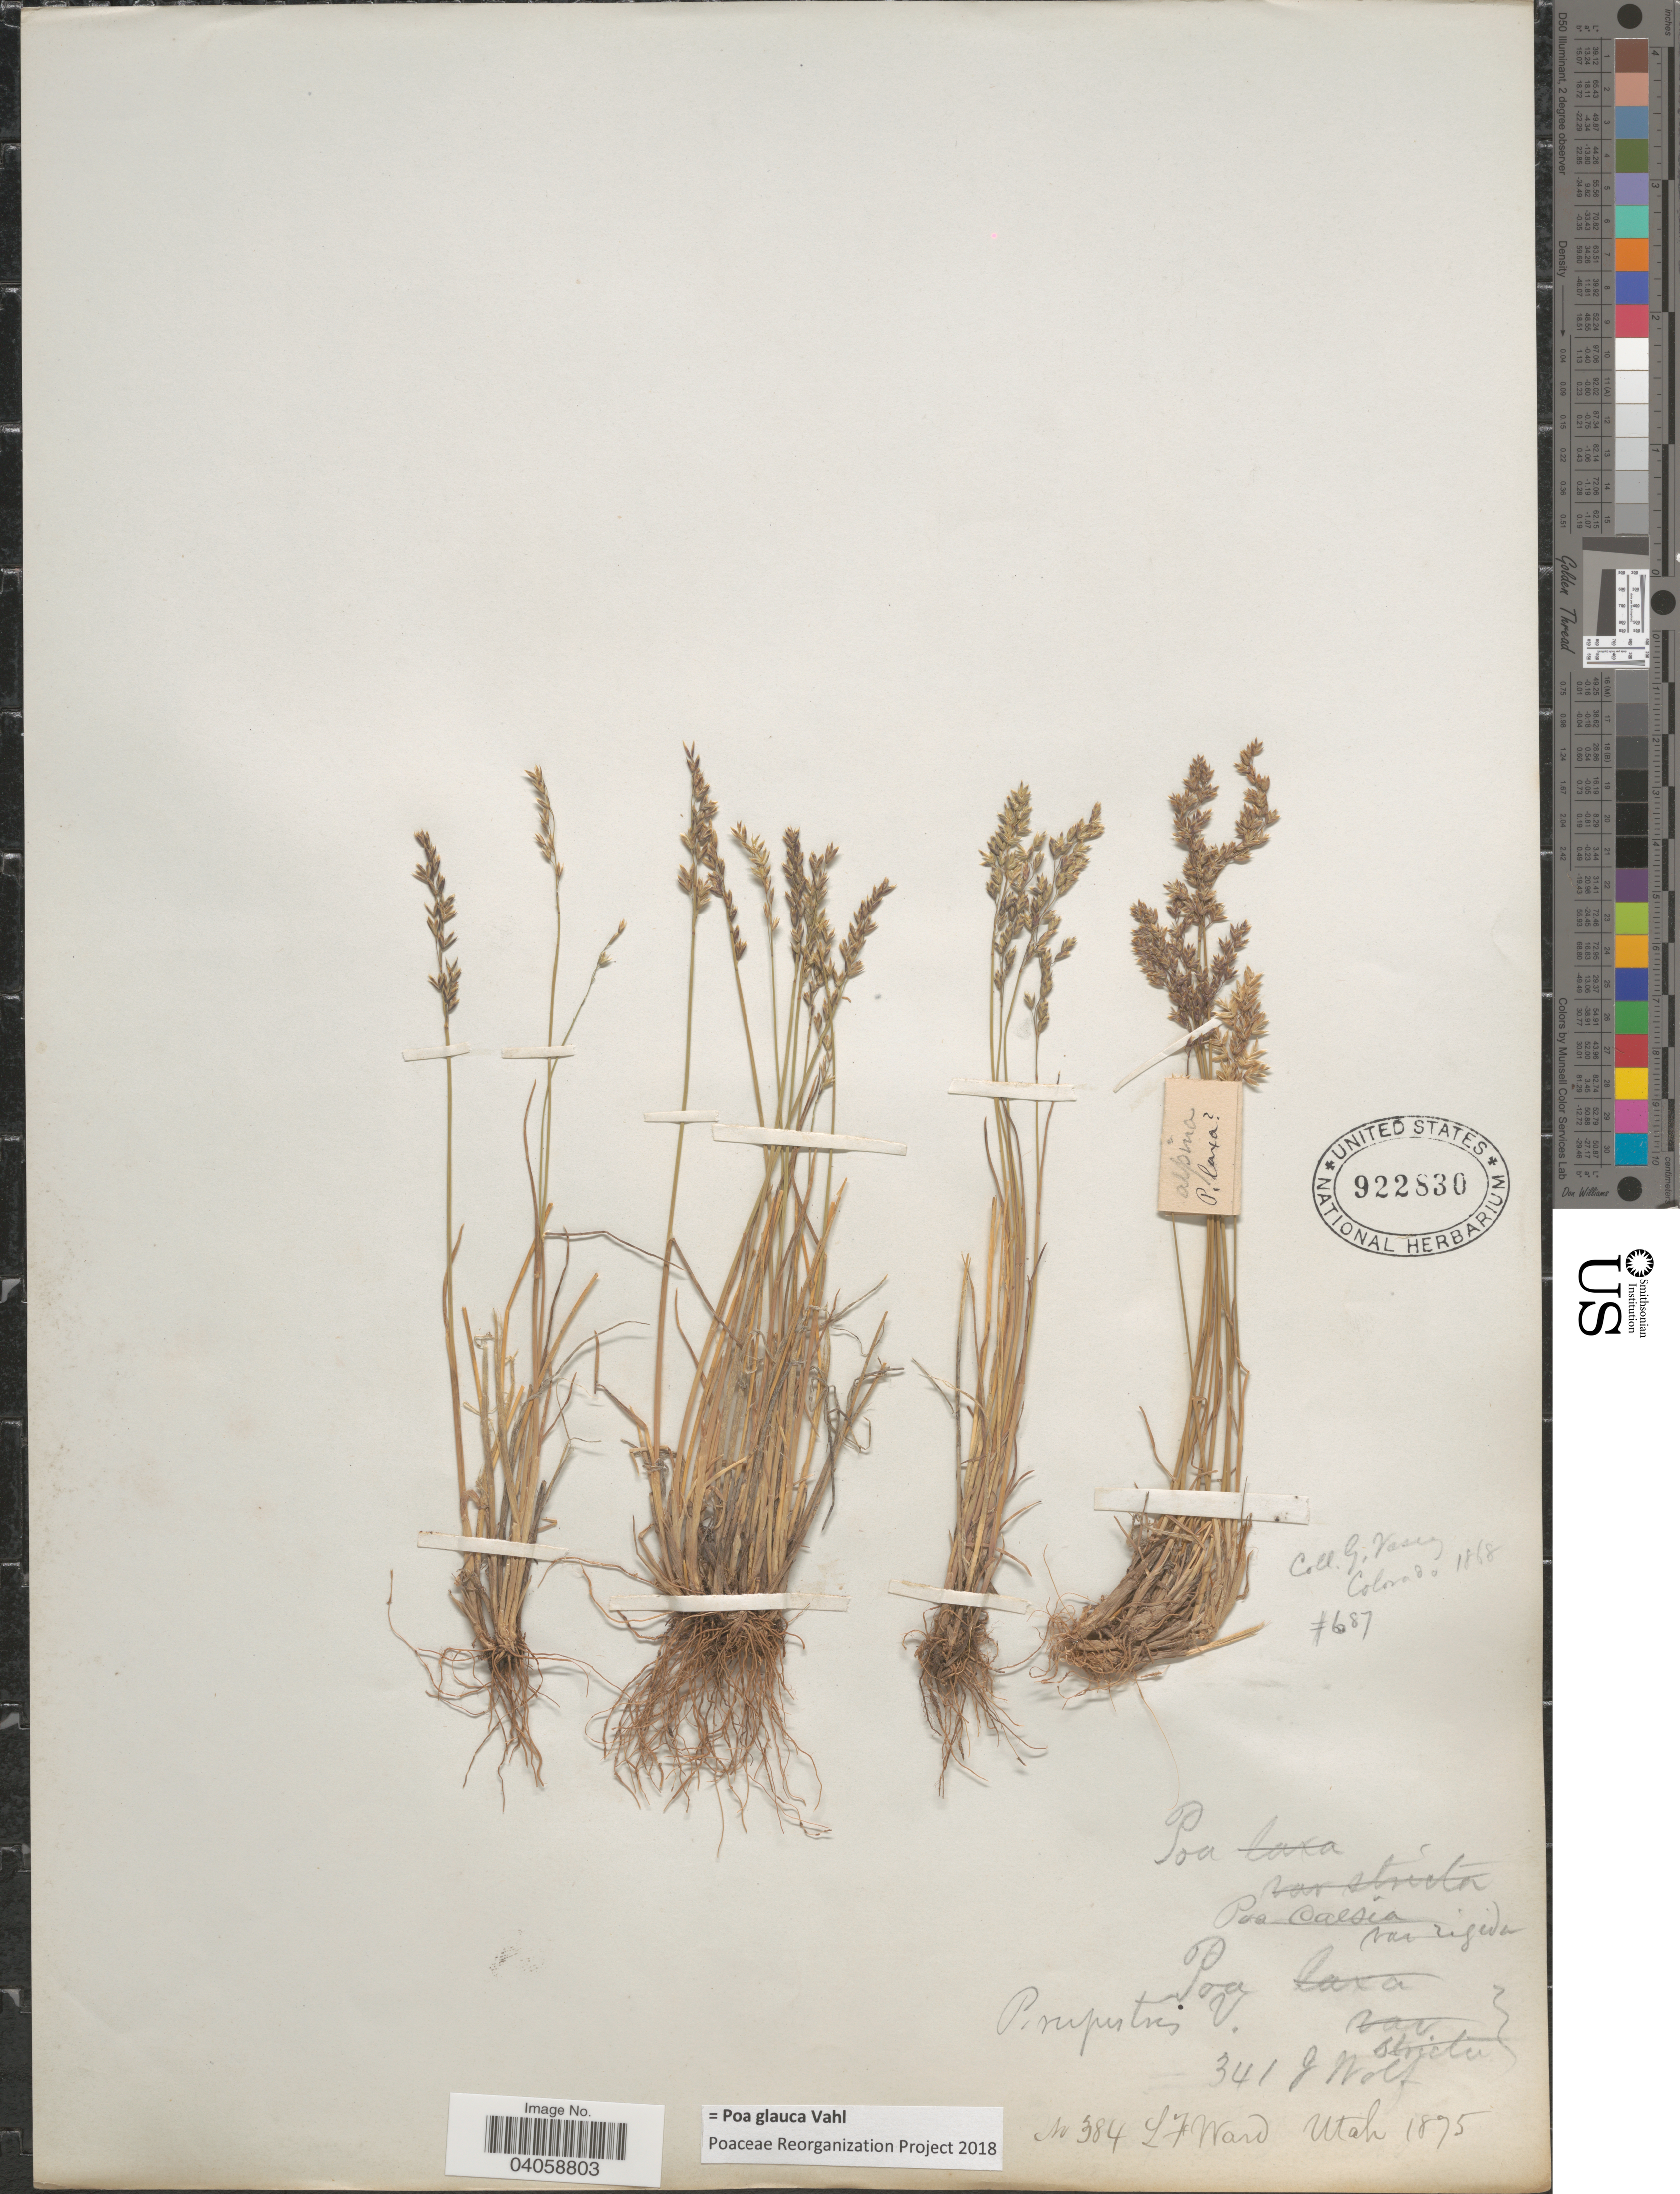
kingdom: Plantae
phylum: Tracheophyta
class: Liliopsida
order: Poales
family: Poaceae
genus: Poa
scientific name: Poa glauca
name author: Vahl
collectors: L. F. Ward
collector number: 384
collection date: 1875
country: United States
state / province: Utah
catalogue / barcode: US 922830